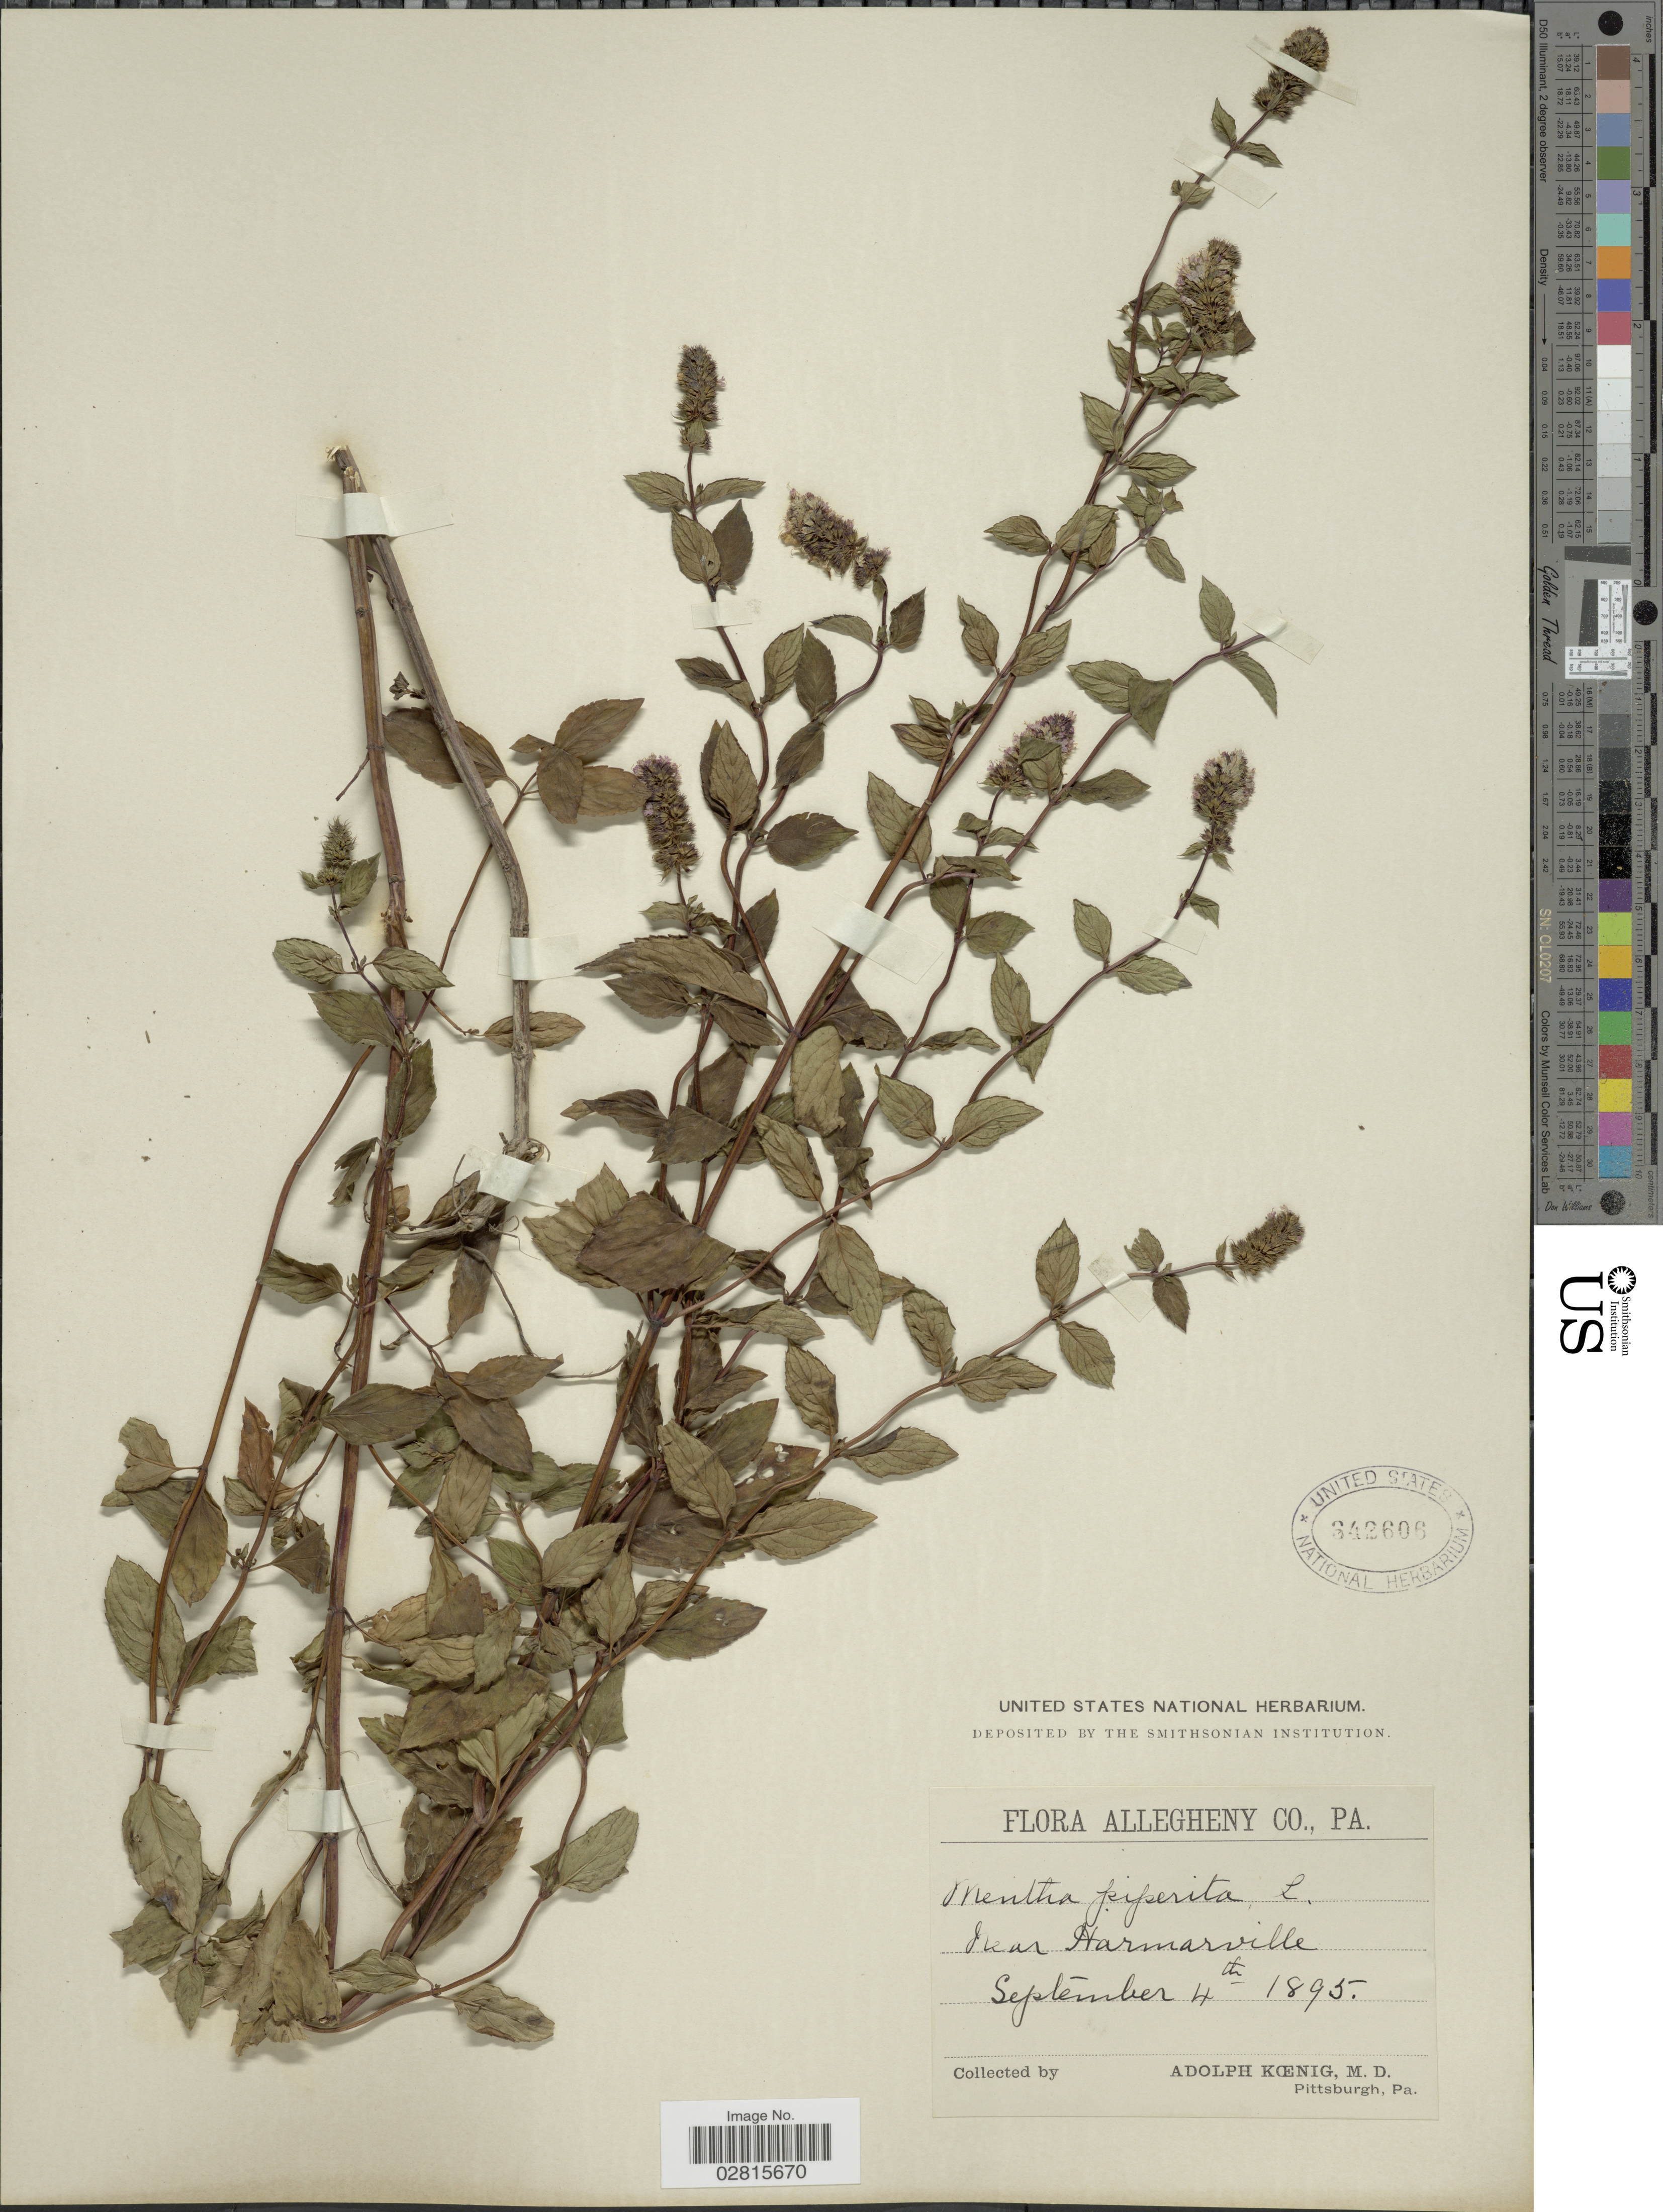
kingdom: Plantae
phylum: Tracheophyta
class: Magnoliopsida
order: Lamiales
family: Lamiaceae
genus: Mentha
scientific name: Mentha x piperita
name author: L.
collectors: A. Koenig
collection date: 1895-09-04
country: United States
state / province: Pennsylvania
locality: Allegheny Co., Pa., near Harmarville.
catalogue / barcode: US 342606